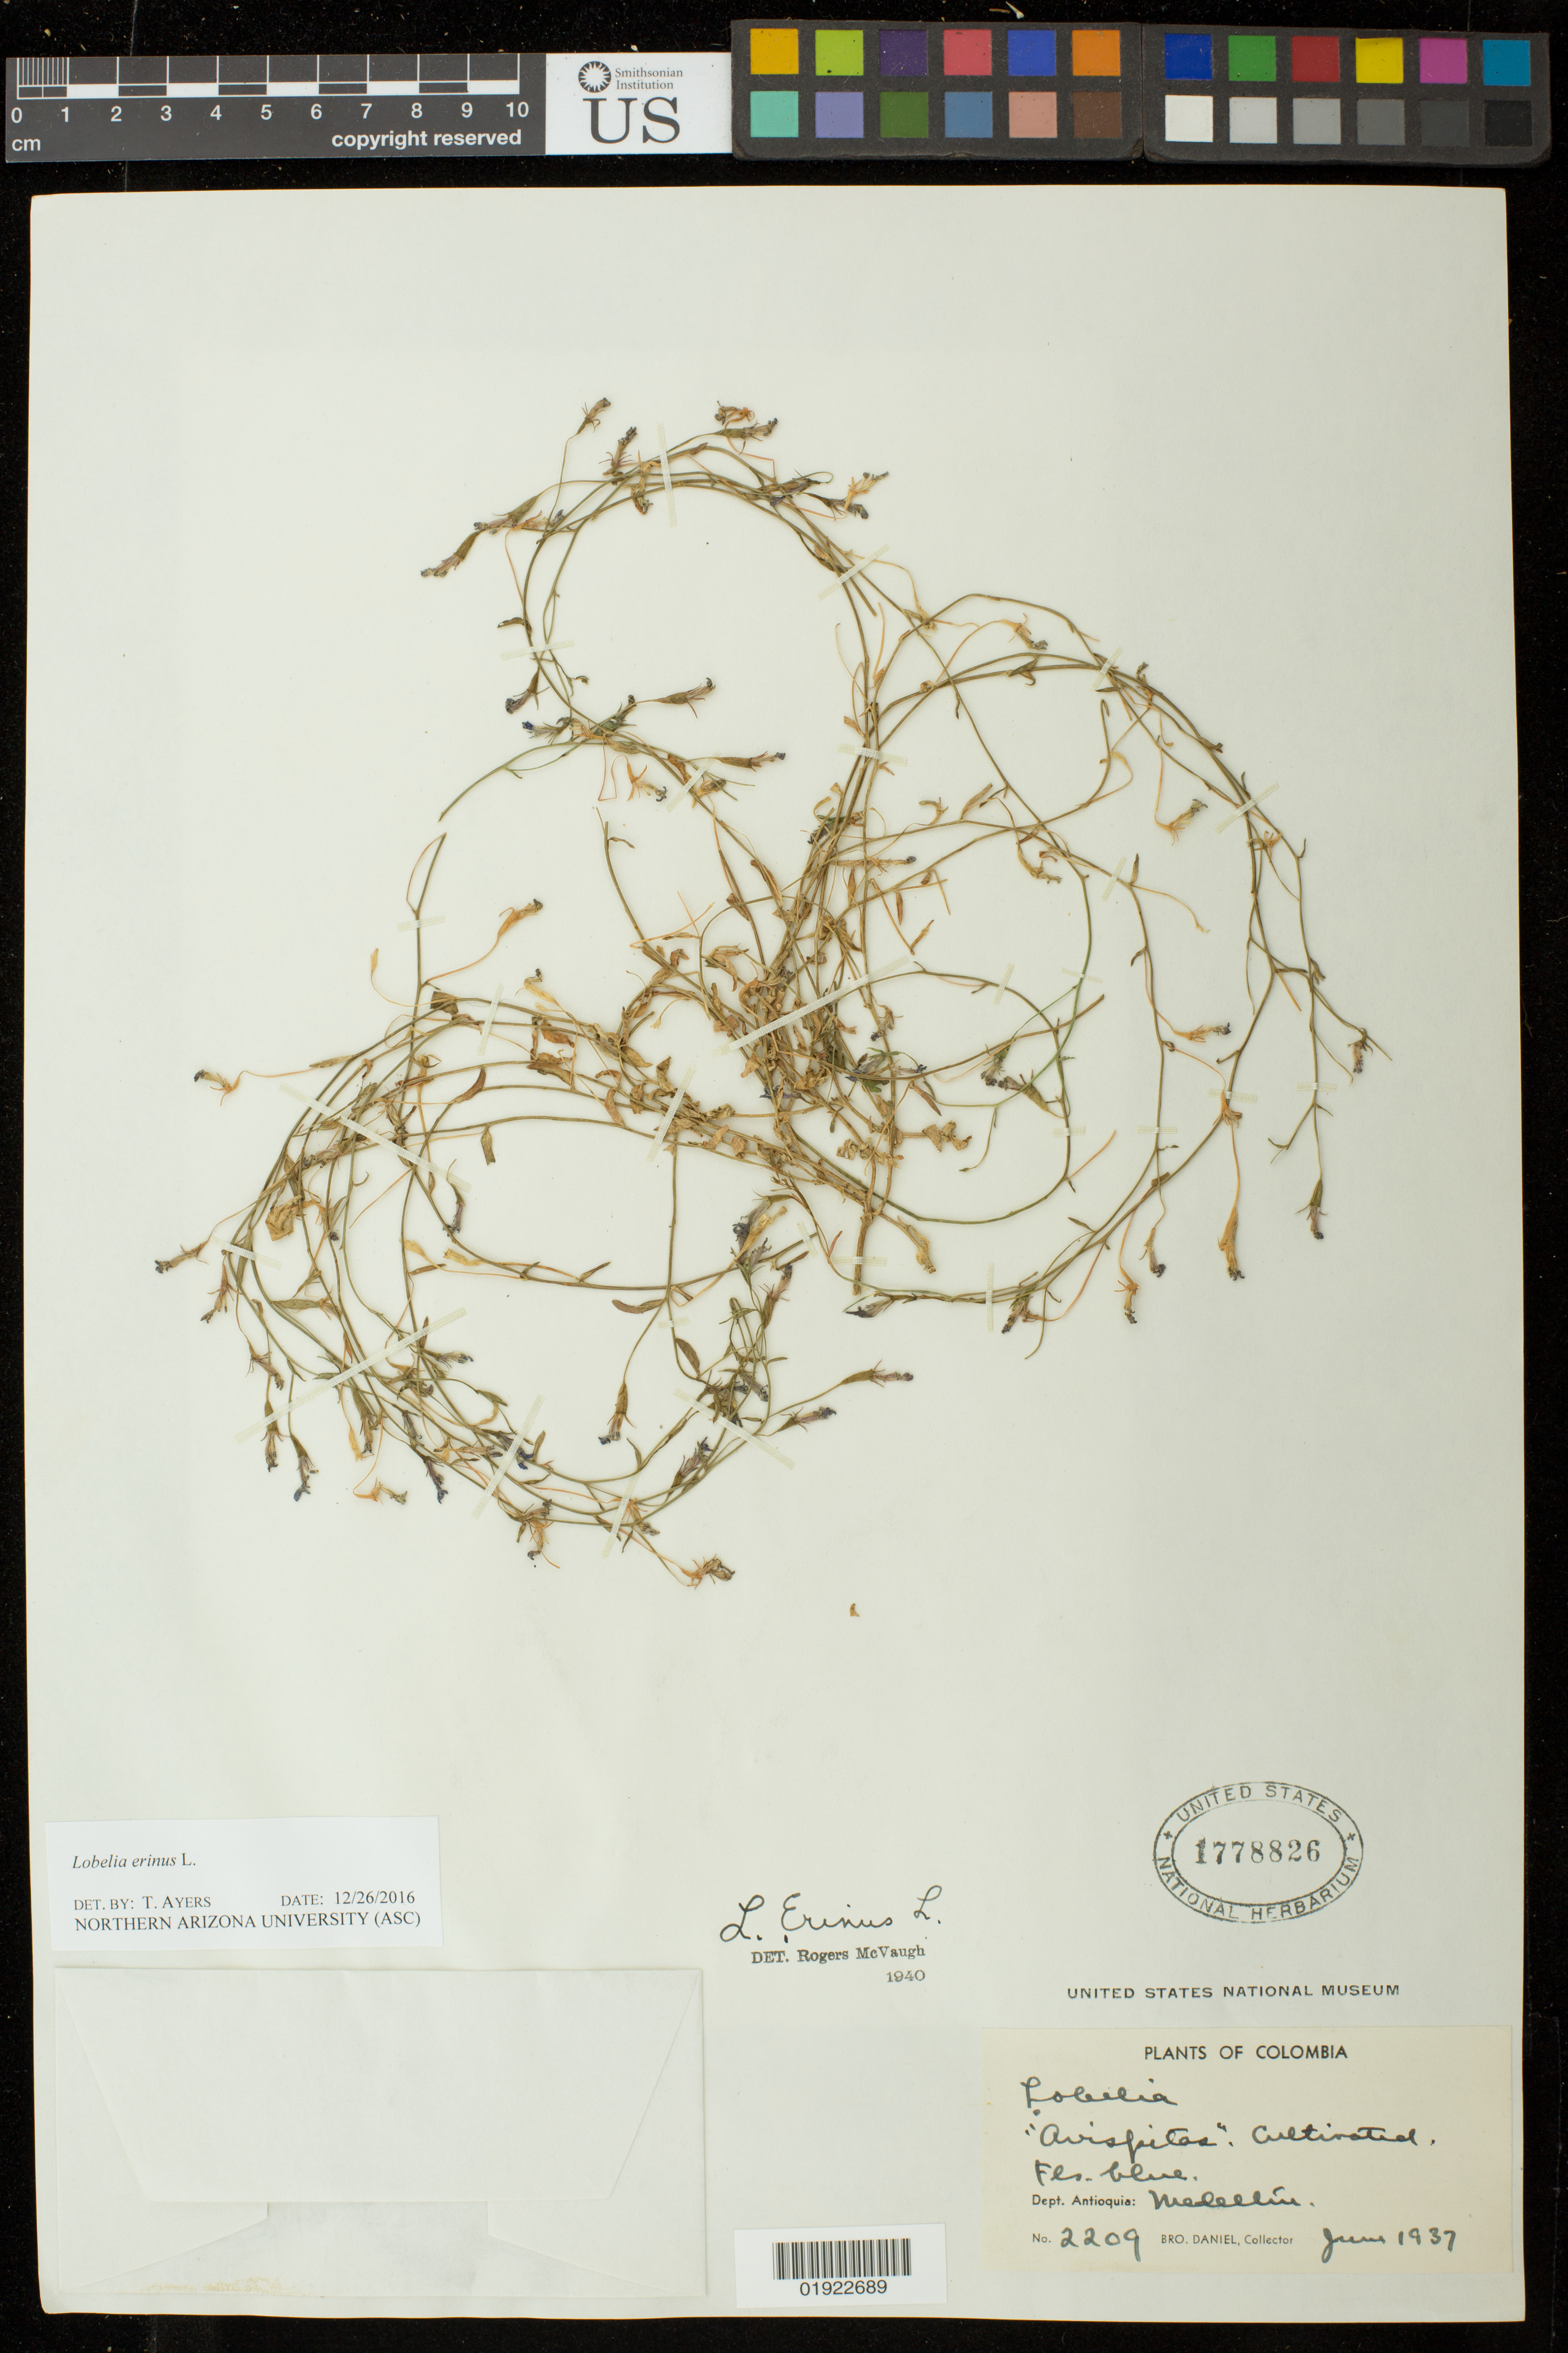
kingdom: Plantae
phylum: Tracheophyta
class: Magnoliopsida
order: Asterales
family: Campanulaceae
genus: Lobelia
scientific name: Lobelia erinus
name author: L.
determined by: Ayers, Tina J.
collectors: Bro. Daniel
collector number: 2209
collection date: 1937-06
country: Colombia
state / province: Antioquia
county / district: Medellín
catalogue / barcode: US 1778826